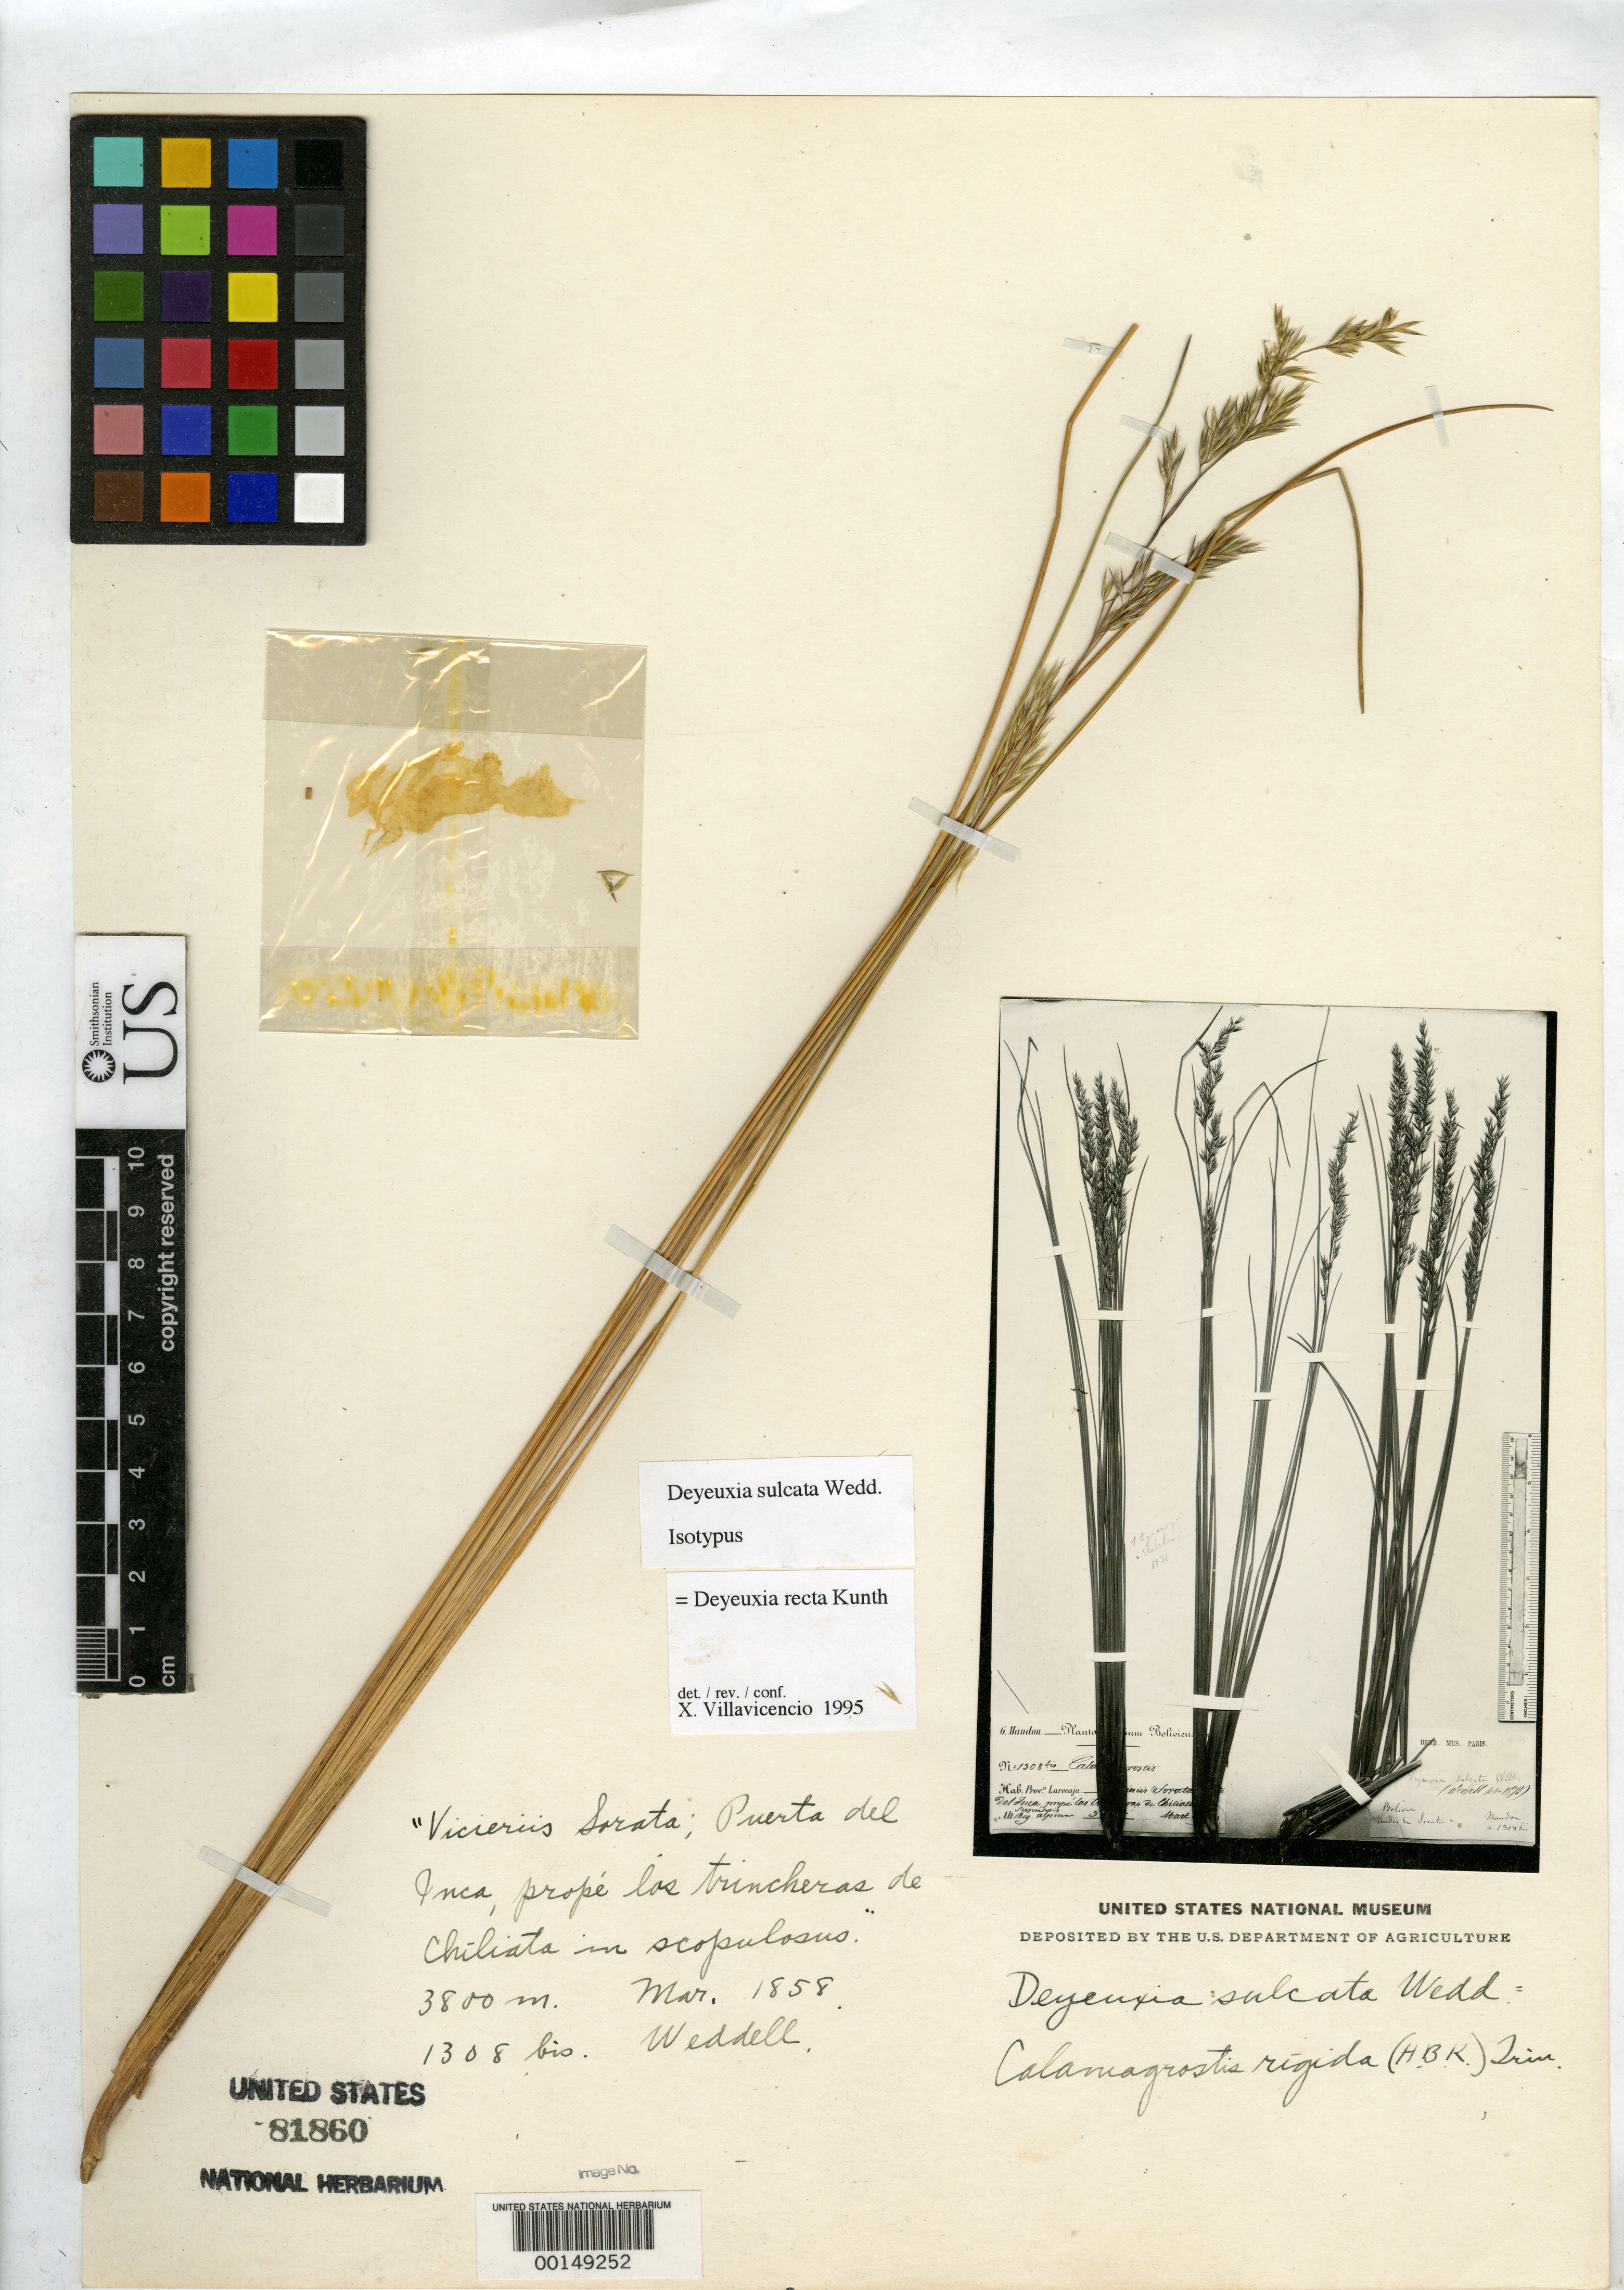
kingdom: Plantae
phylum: Tracheophyta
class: Liliopsida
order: Poales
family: Poaceae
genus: Deyeuxia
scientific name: Deyeuxia sulcata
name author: Wedd.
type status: Isotype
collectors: G. Mandon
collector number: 1308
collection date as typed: Mar 1858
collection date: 1858-03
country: Bolivia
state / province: La Paz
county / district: Larecaja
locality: Vicinis Sorata, de Inca.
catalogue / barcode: US 81860